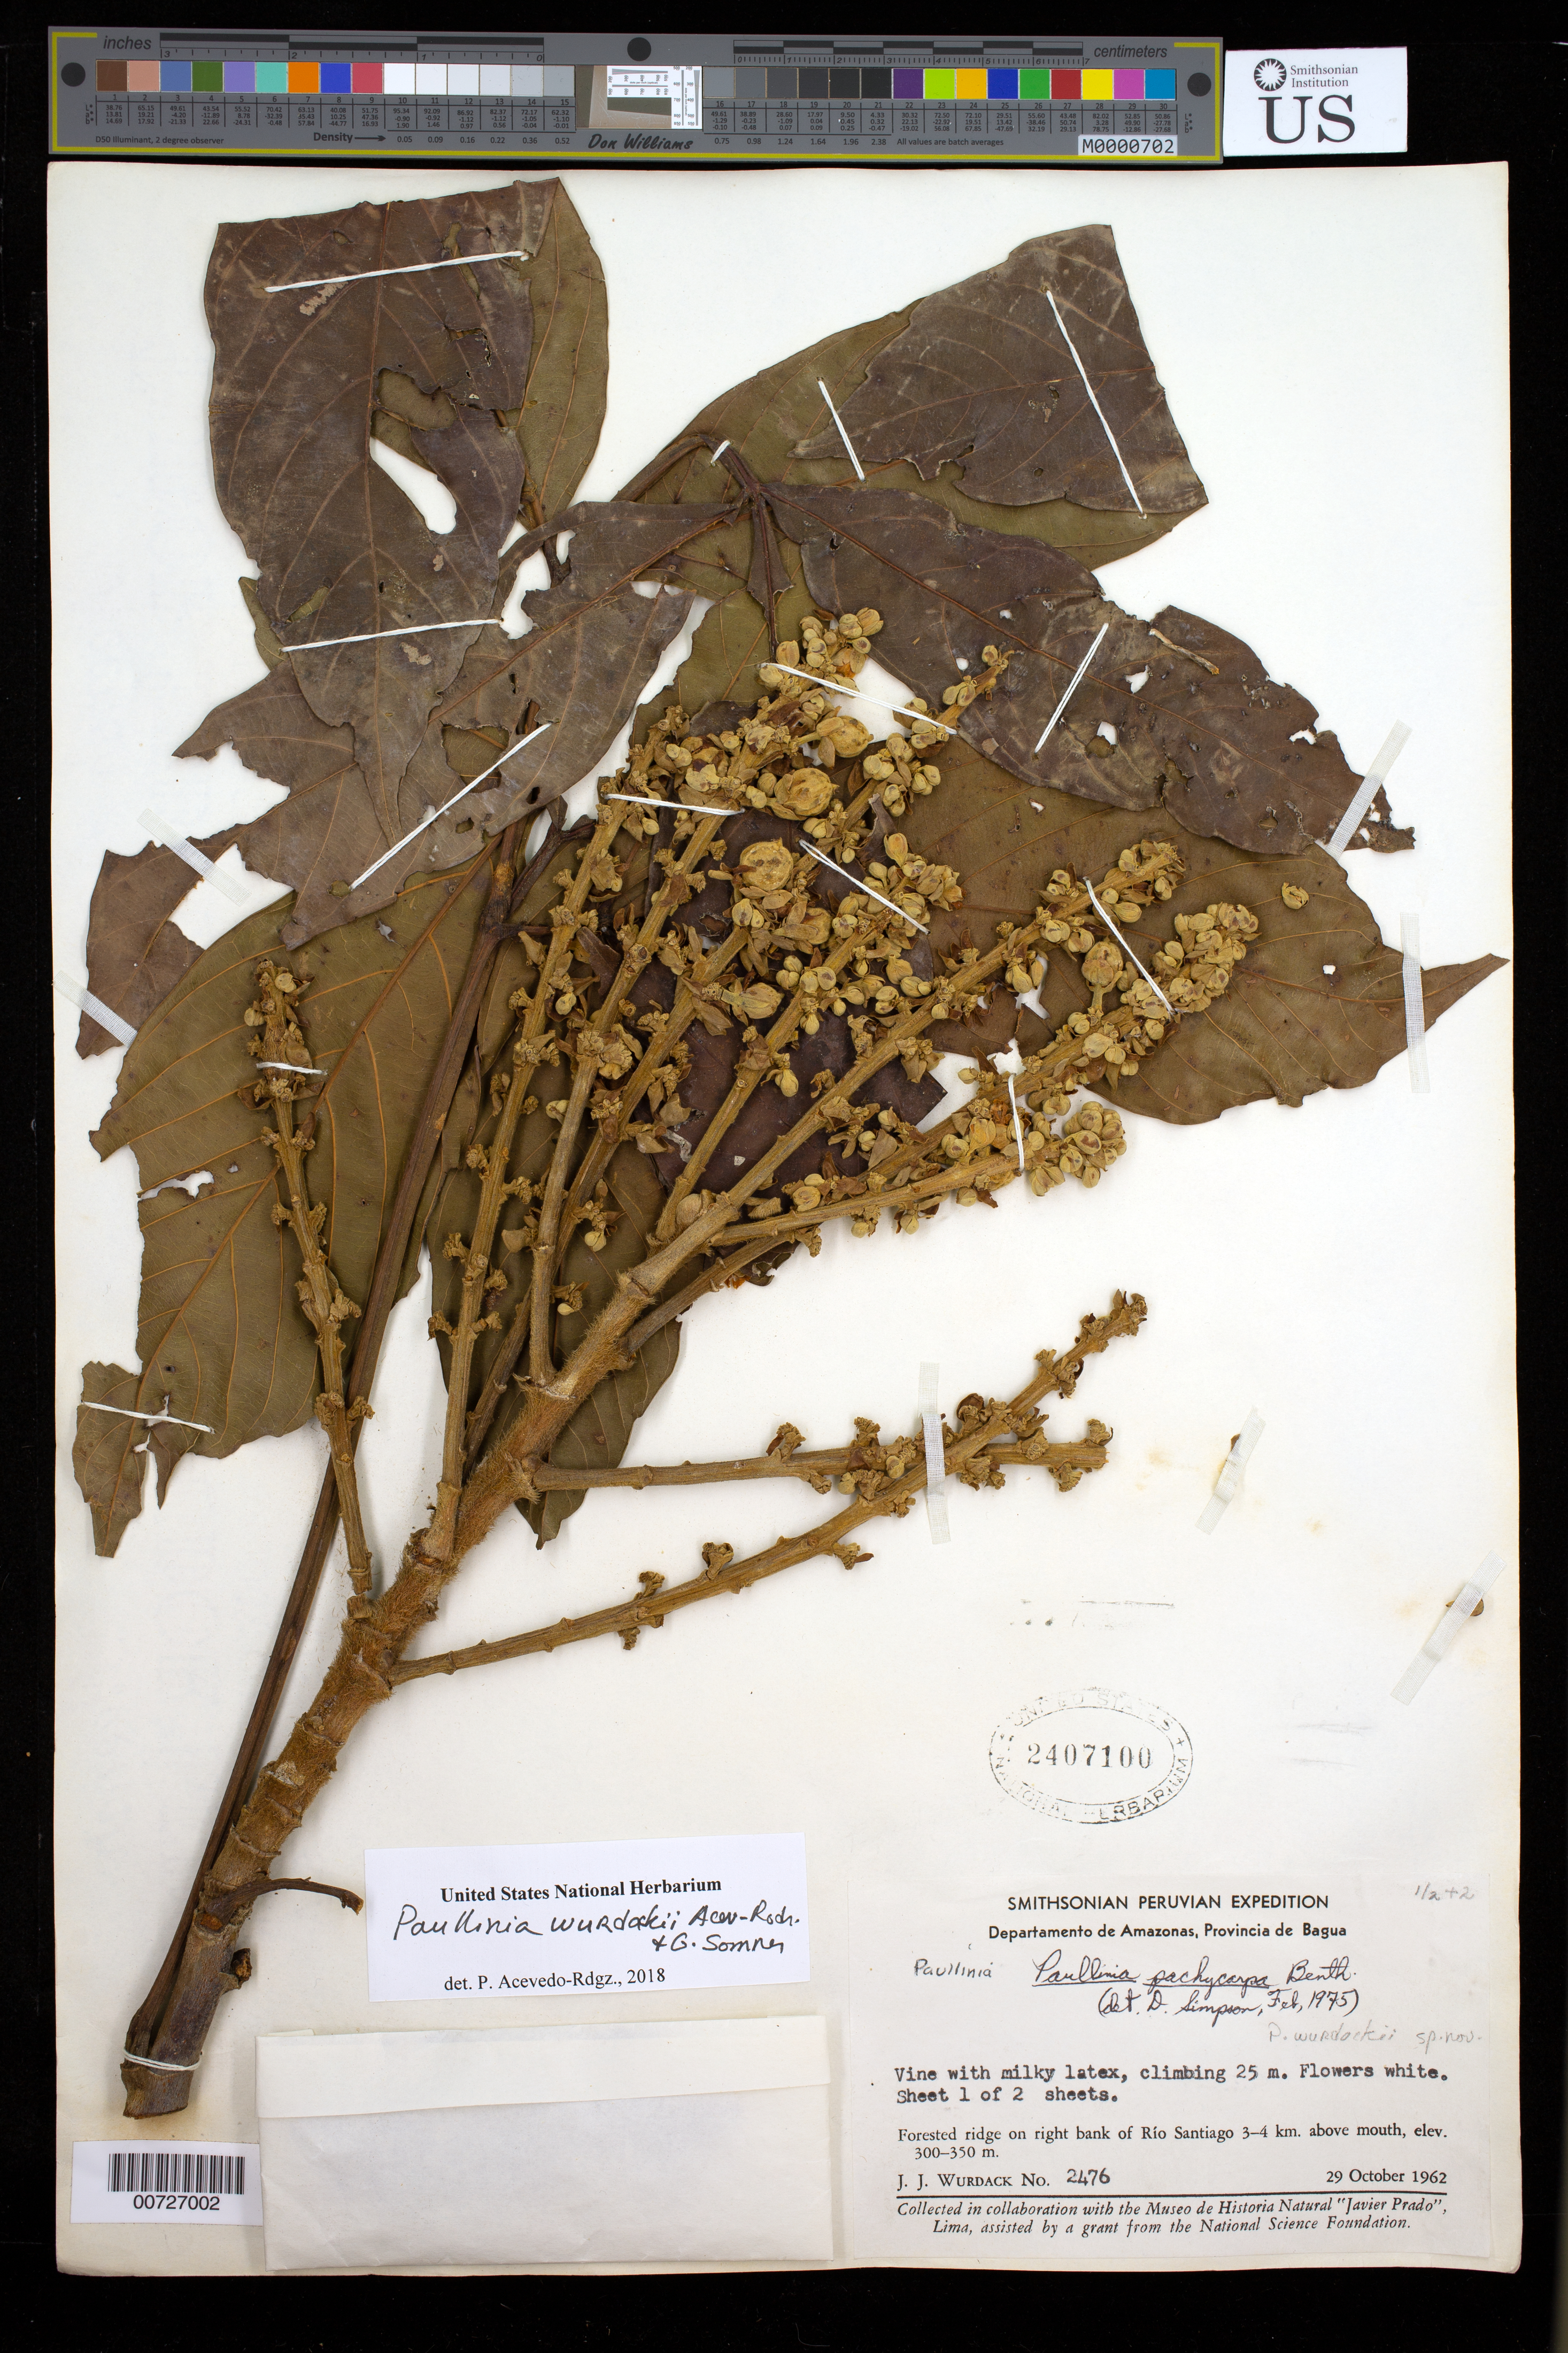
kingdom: Plantae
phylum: Tracheophyta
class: Magnoliopsida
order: Sapindales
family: Sapindaceae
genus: Paullinia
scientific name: Paullinia wurdackii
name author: Acev.-Rodr. & Somner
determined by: Acevedo-Rodríguez, P., (BOT), Smithsonian Institution - National Museum of Natural History (UNITED STATES)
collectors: J. J. Wurdack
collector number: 2476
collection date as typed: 29 Oct 1962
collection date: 1962-10-29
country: Peru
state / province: Amazonas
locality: Province de Bagua, Rio Santiago, 3-4 km above mouth.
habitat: Forested ridge on right bank of river.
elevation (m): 300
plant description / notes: Label says "Sheet 1 of 2" but didn't find sheet 2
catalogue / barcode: US 2407100